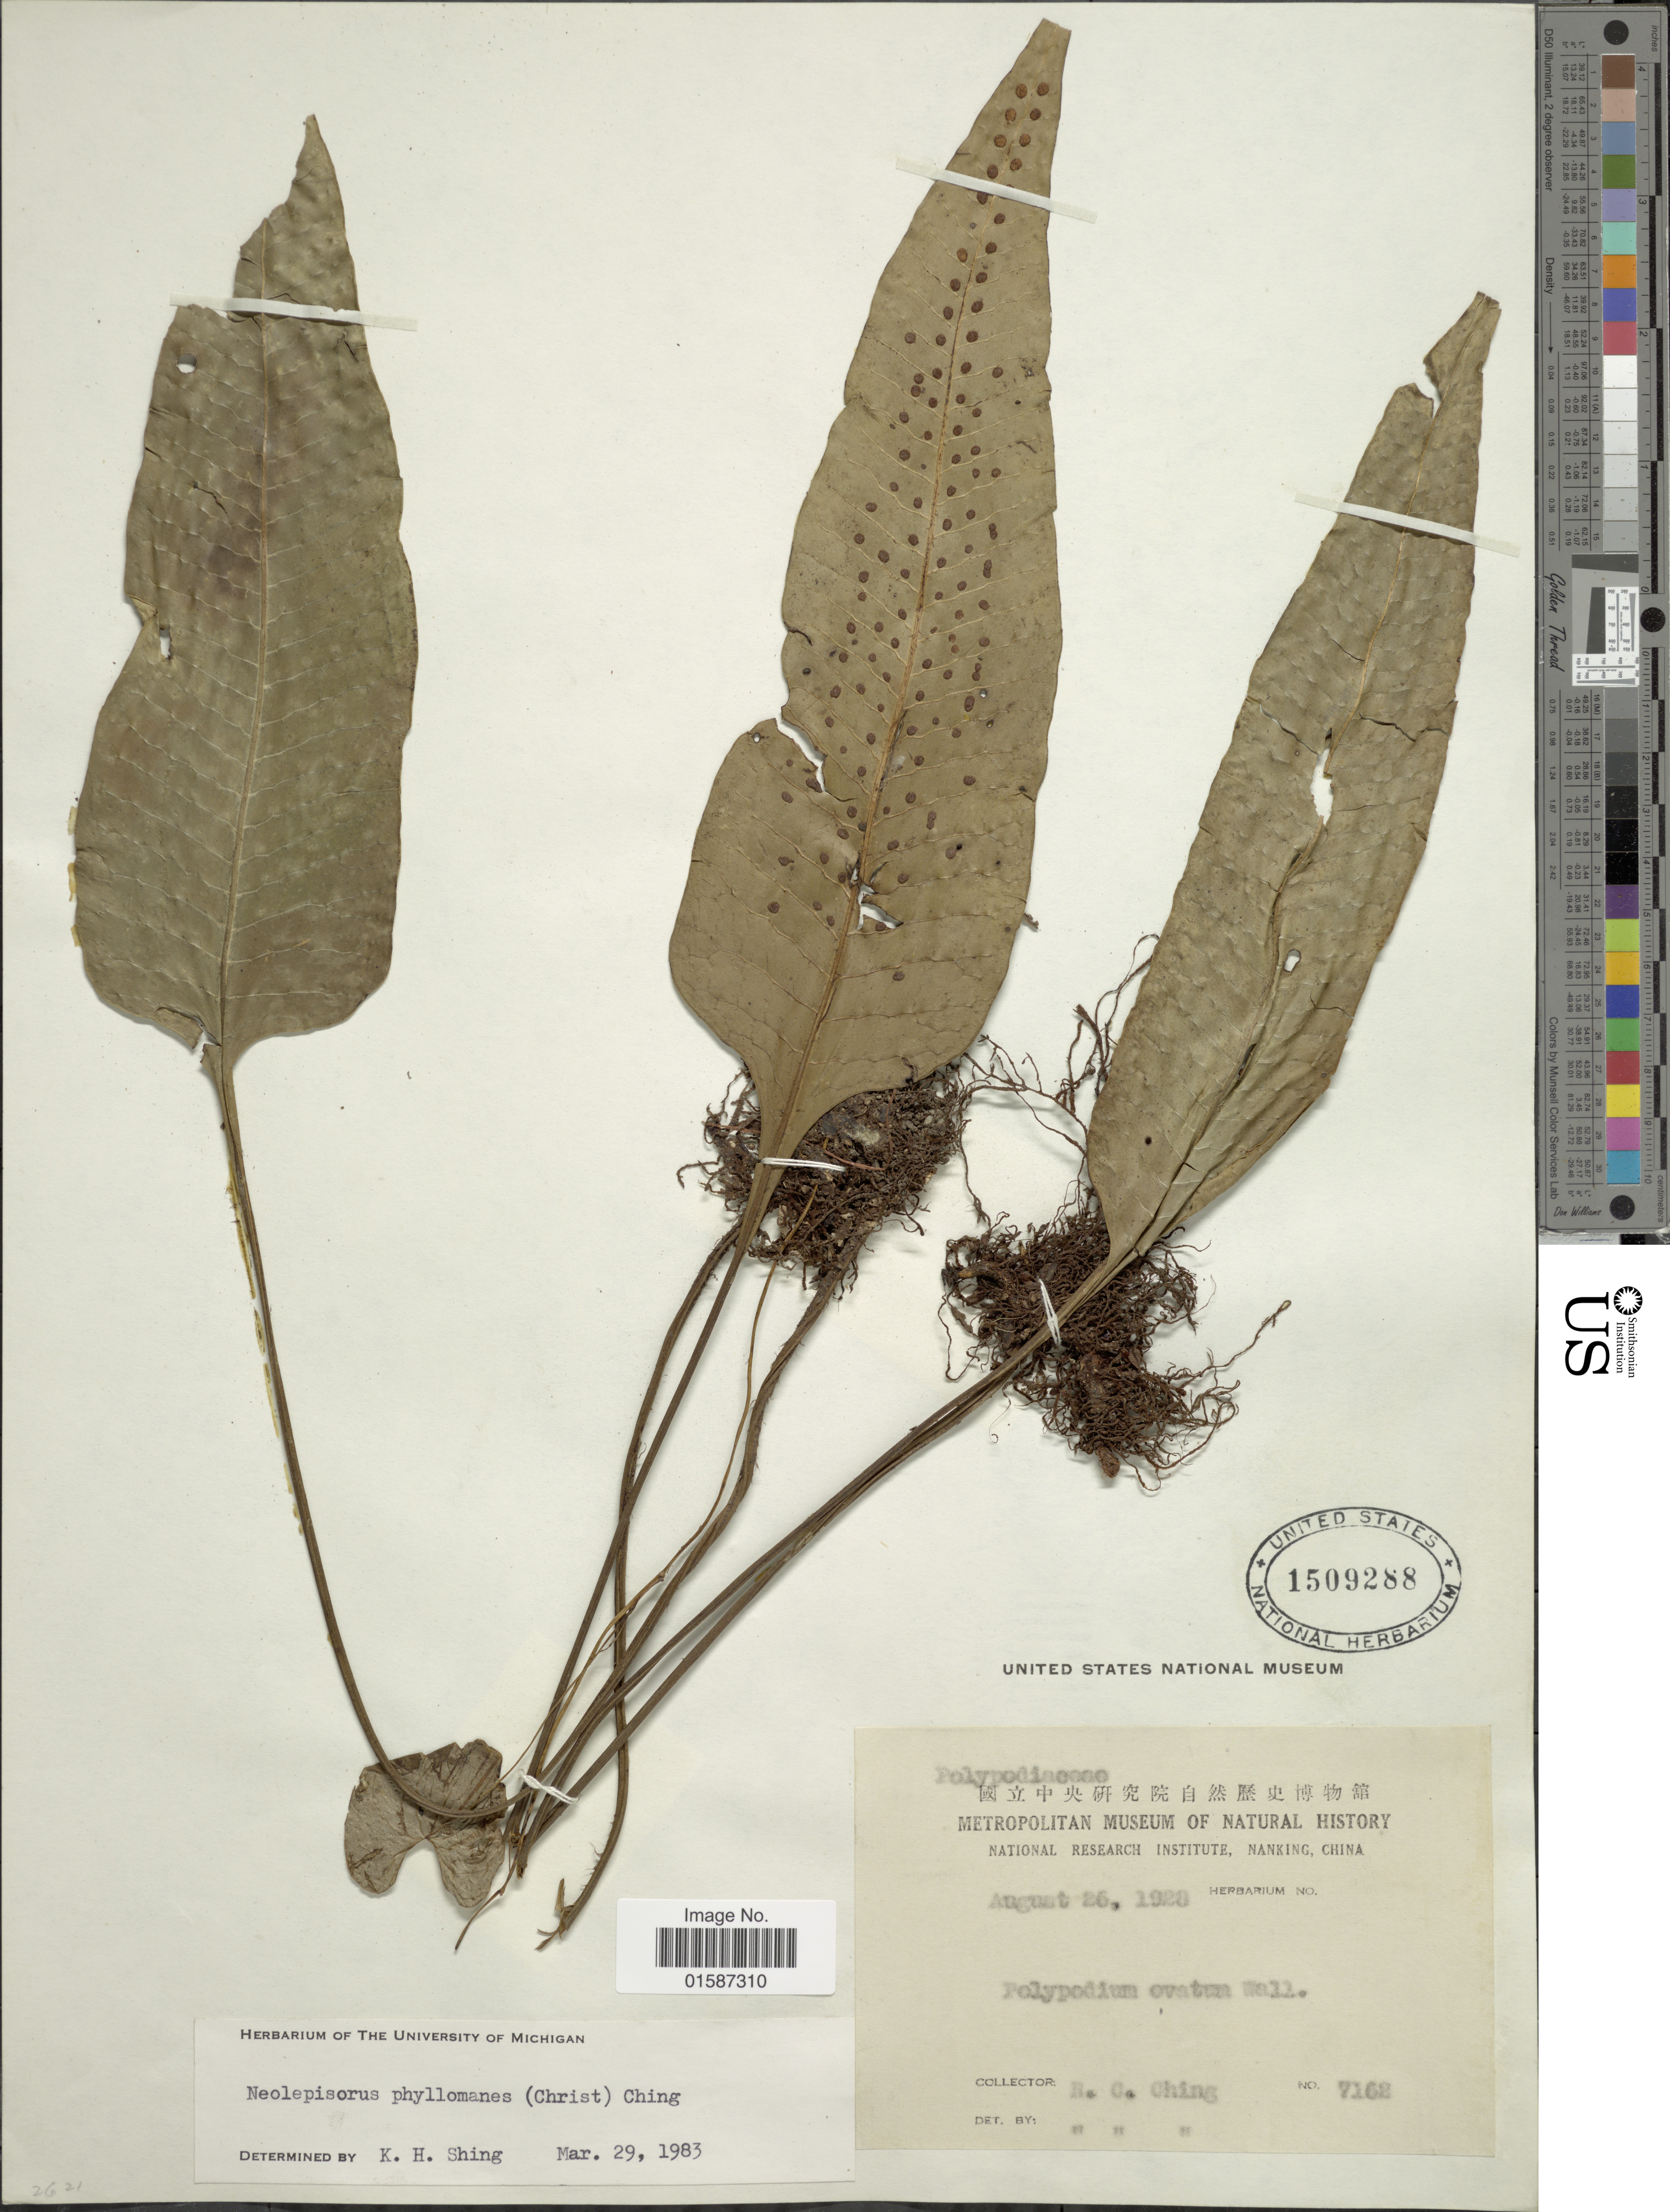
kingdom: Plantae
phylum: Tracheophyta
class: Polypodiopsida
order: Polypodiales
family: Polypodiaceae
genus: Neolepisorus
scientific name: Neolepisorus ovatus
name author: (Bedd.) Ching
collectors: R. C. Ching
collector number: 7162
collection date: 1928-08-26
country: China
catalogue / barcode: US 1509288